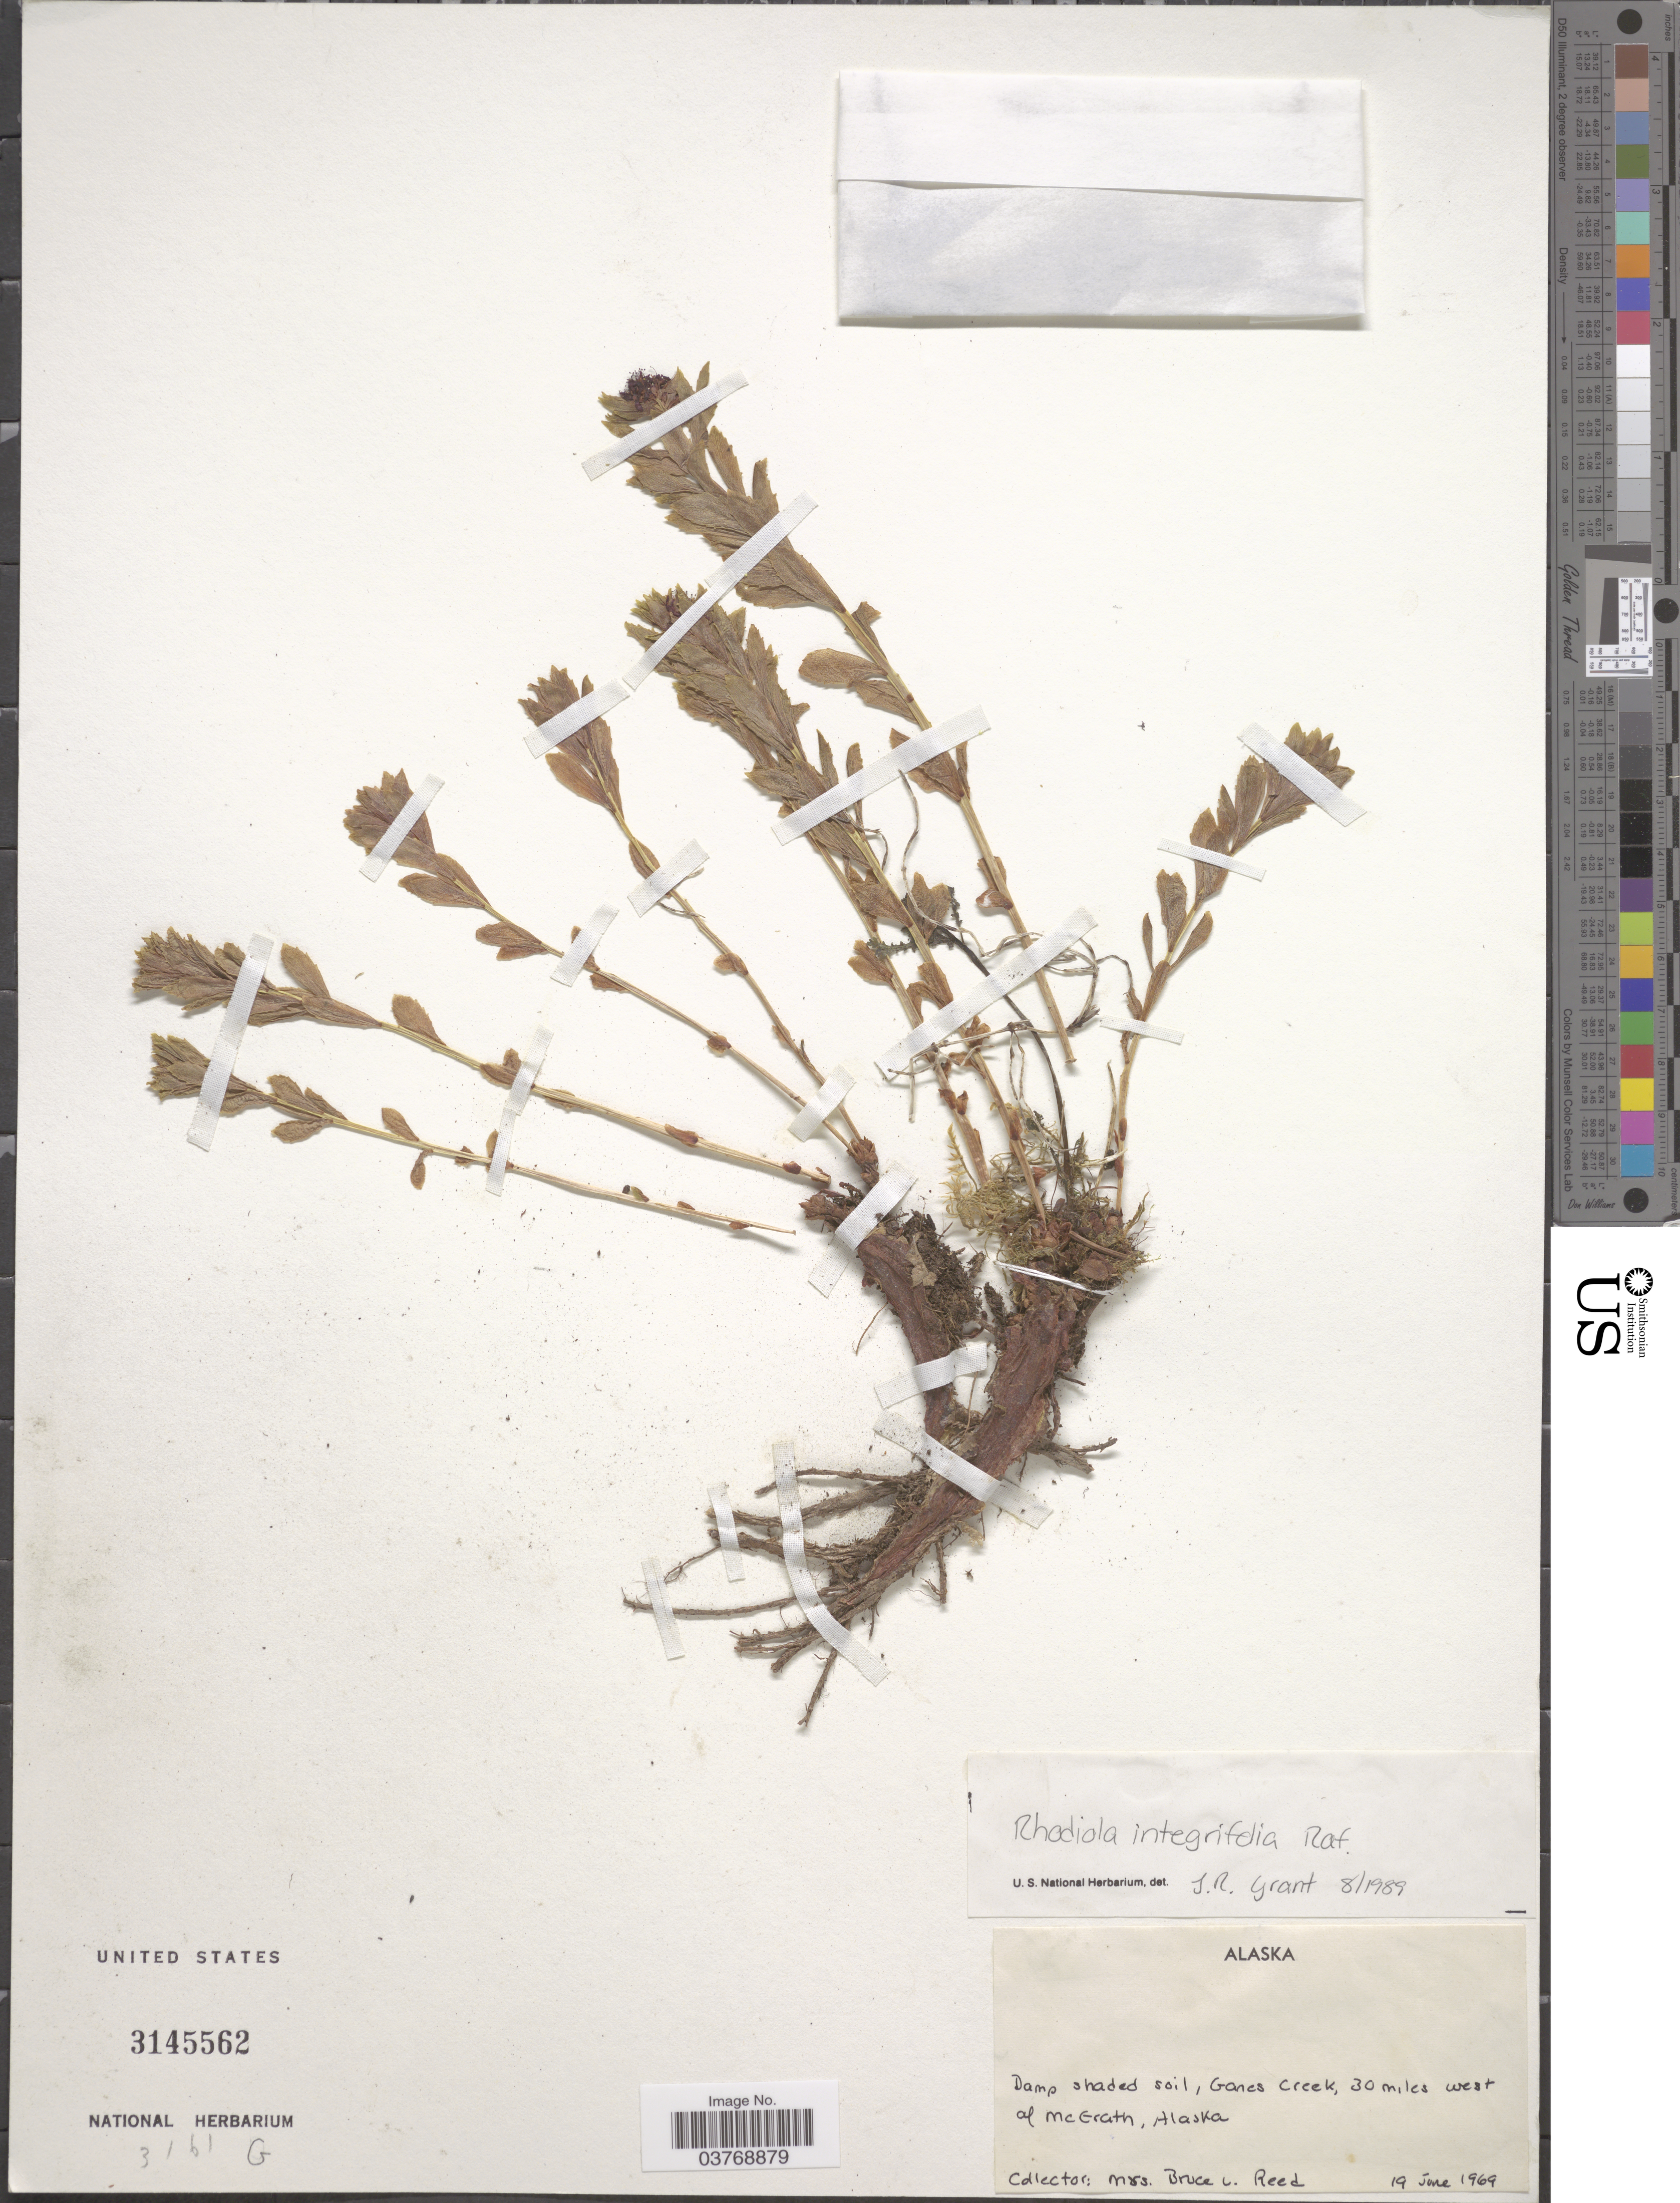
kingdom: Plantae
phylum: Tracheophyta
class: Magnoliopsida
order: Saxifragales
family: Crassulaceae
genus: Rhodiola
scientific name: Rhodiola integrifolia subsp. integrifolia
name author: Raf.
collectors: B. Reed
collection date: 1969-06-19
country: United States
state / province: Alaska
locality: Ganes Creek, 30 miles west of McGrath.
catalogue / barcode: US 3145562